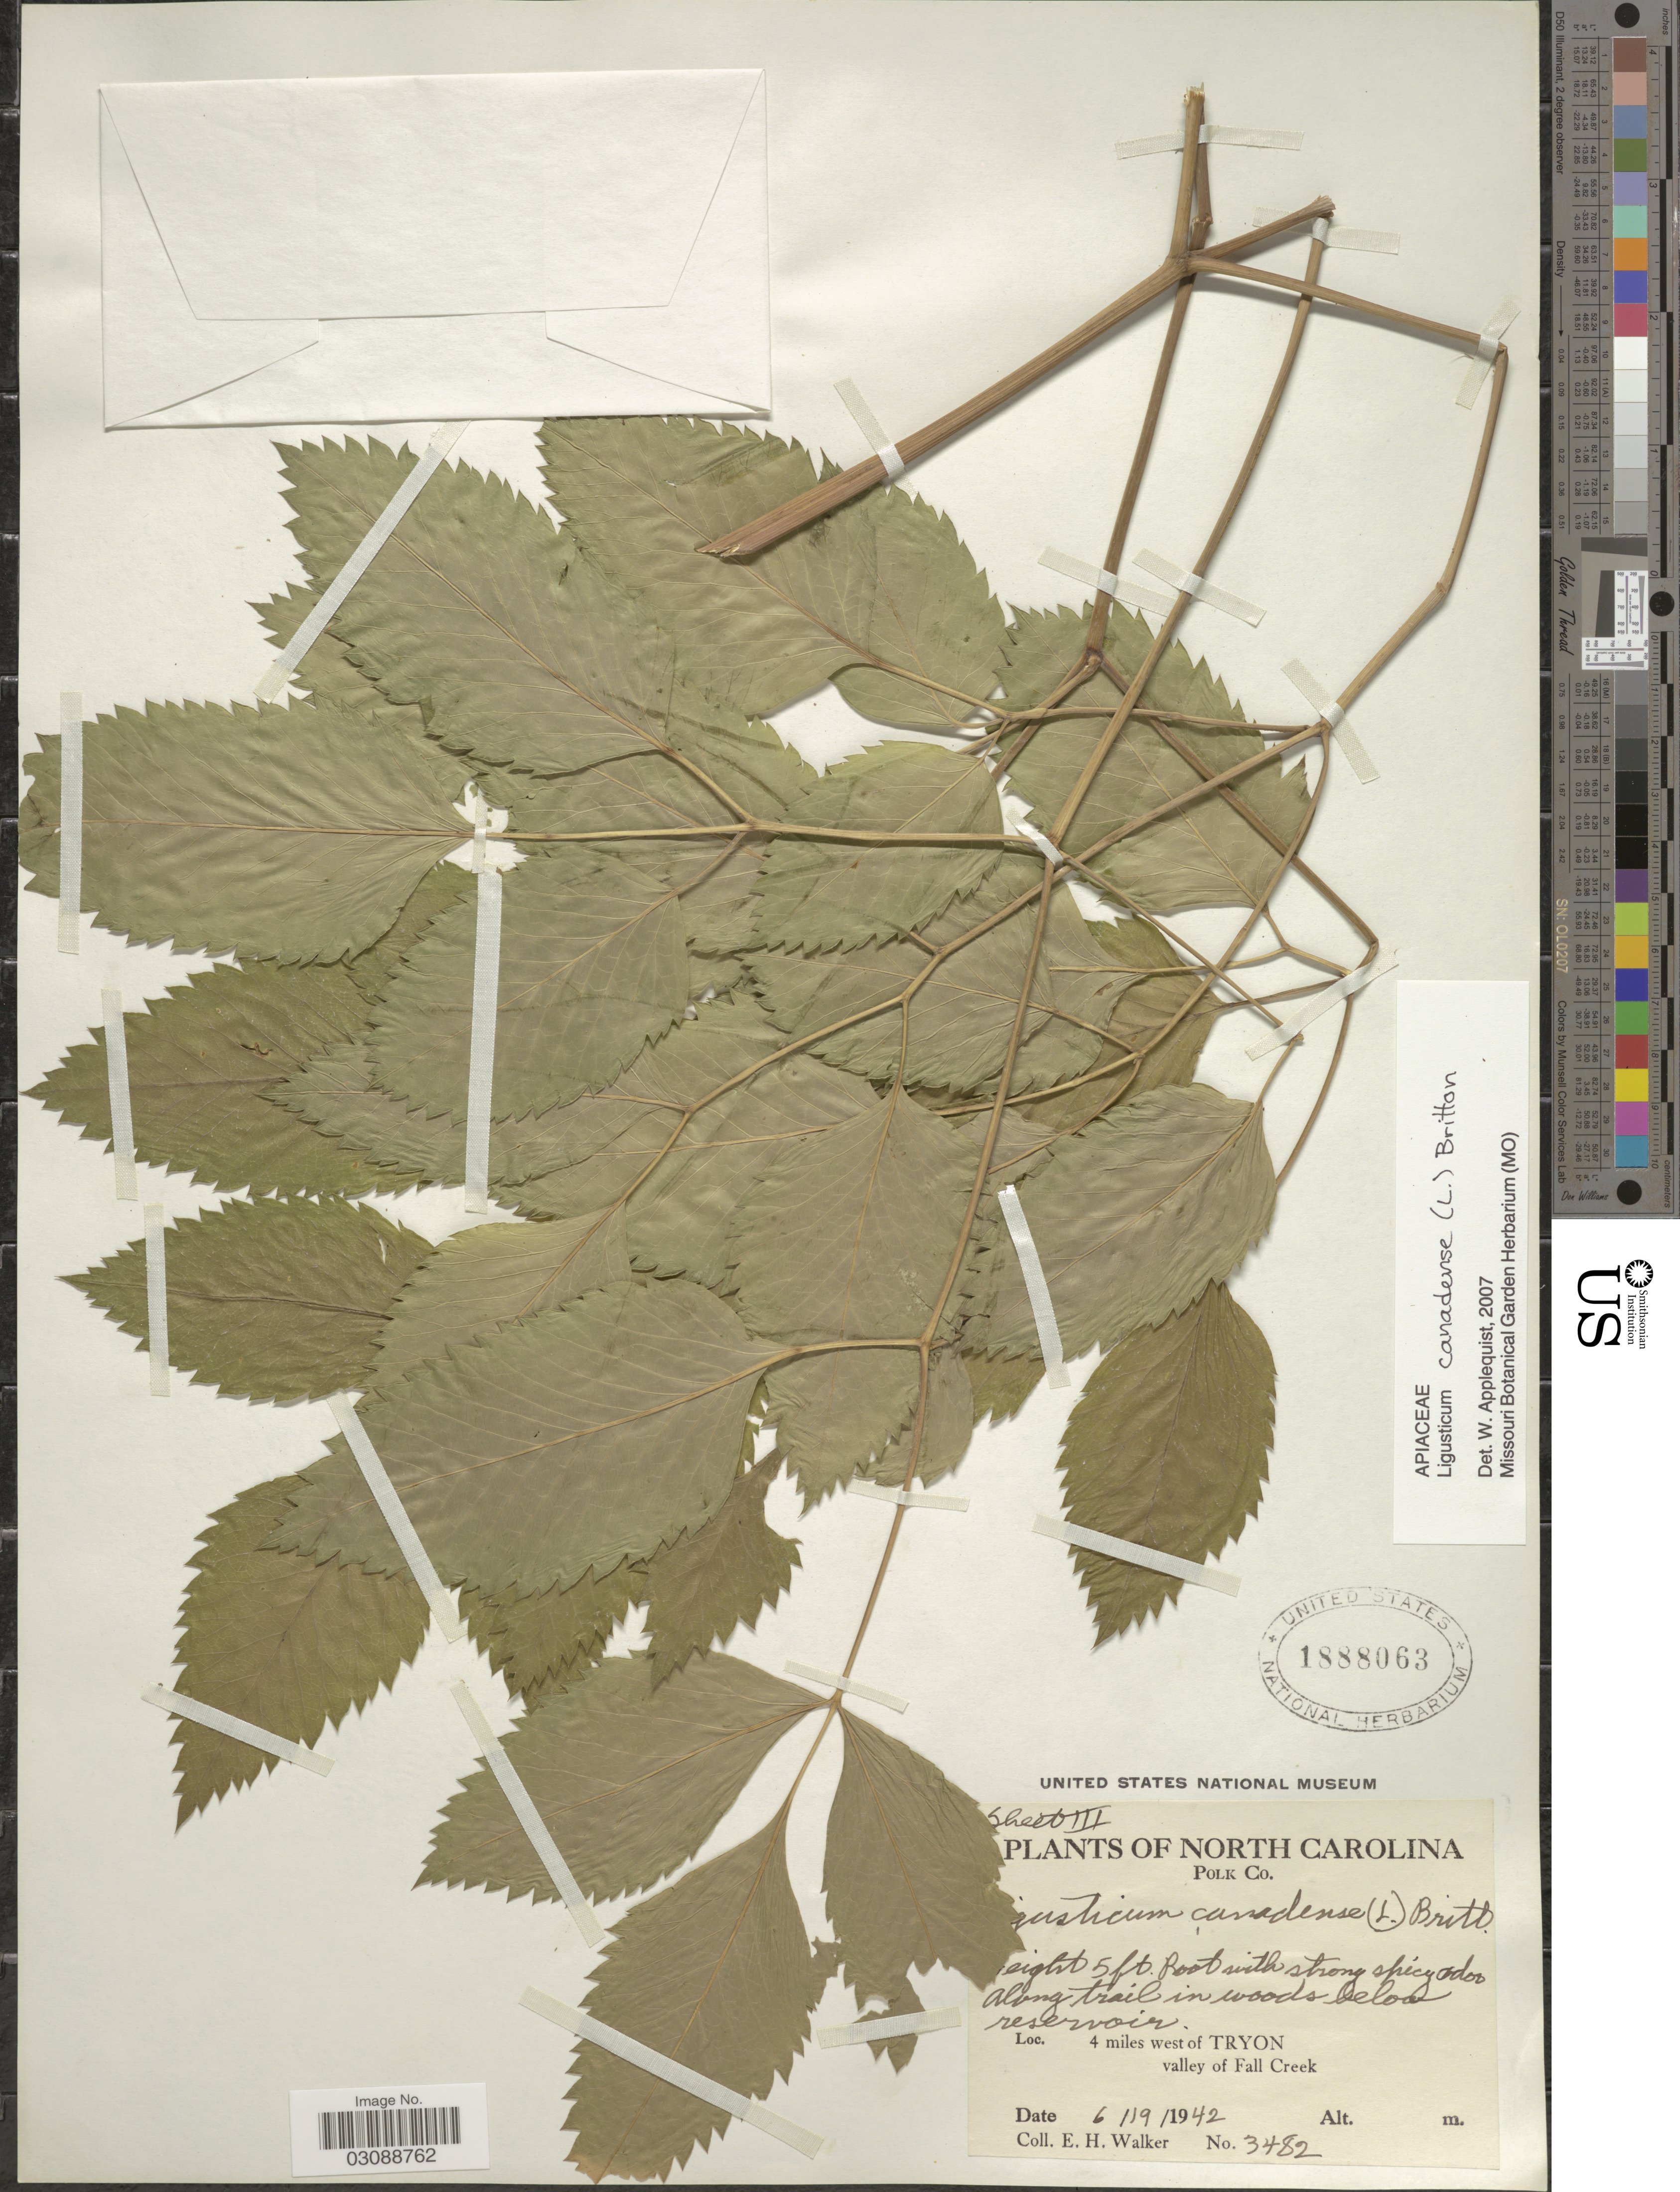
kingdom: Plantae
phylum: Tracheophyta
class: Magnoliopsida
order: Apiales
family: Apiaceae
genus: Ligusticum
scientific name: Ligusticum canadense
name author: (L.) Britton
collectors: E. H. Walker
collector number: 3482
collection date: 1942-06-19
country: United States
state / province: North Carolina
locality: Polk Co. Along trail in woods below reservoir. 4 miles west of Tyron valley of Fall Creek.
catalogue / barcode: US 1888063